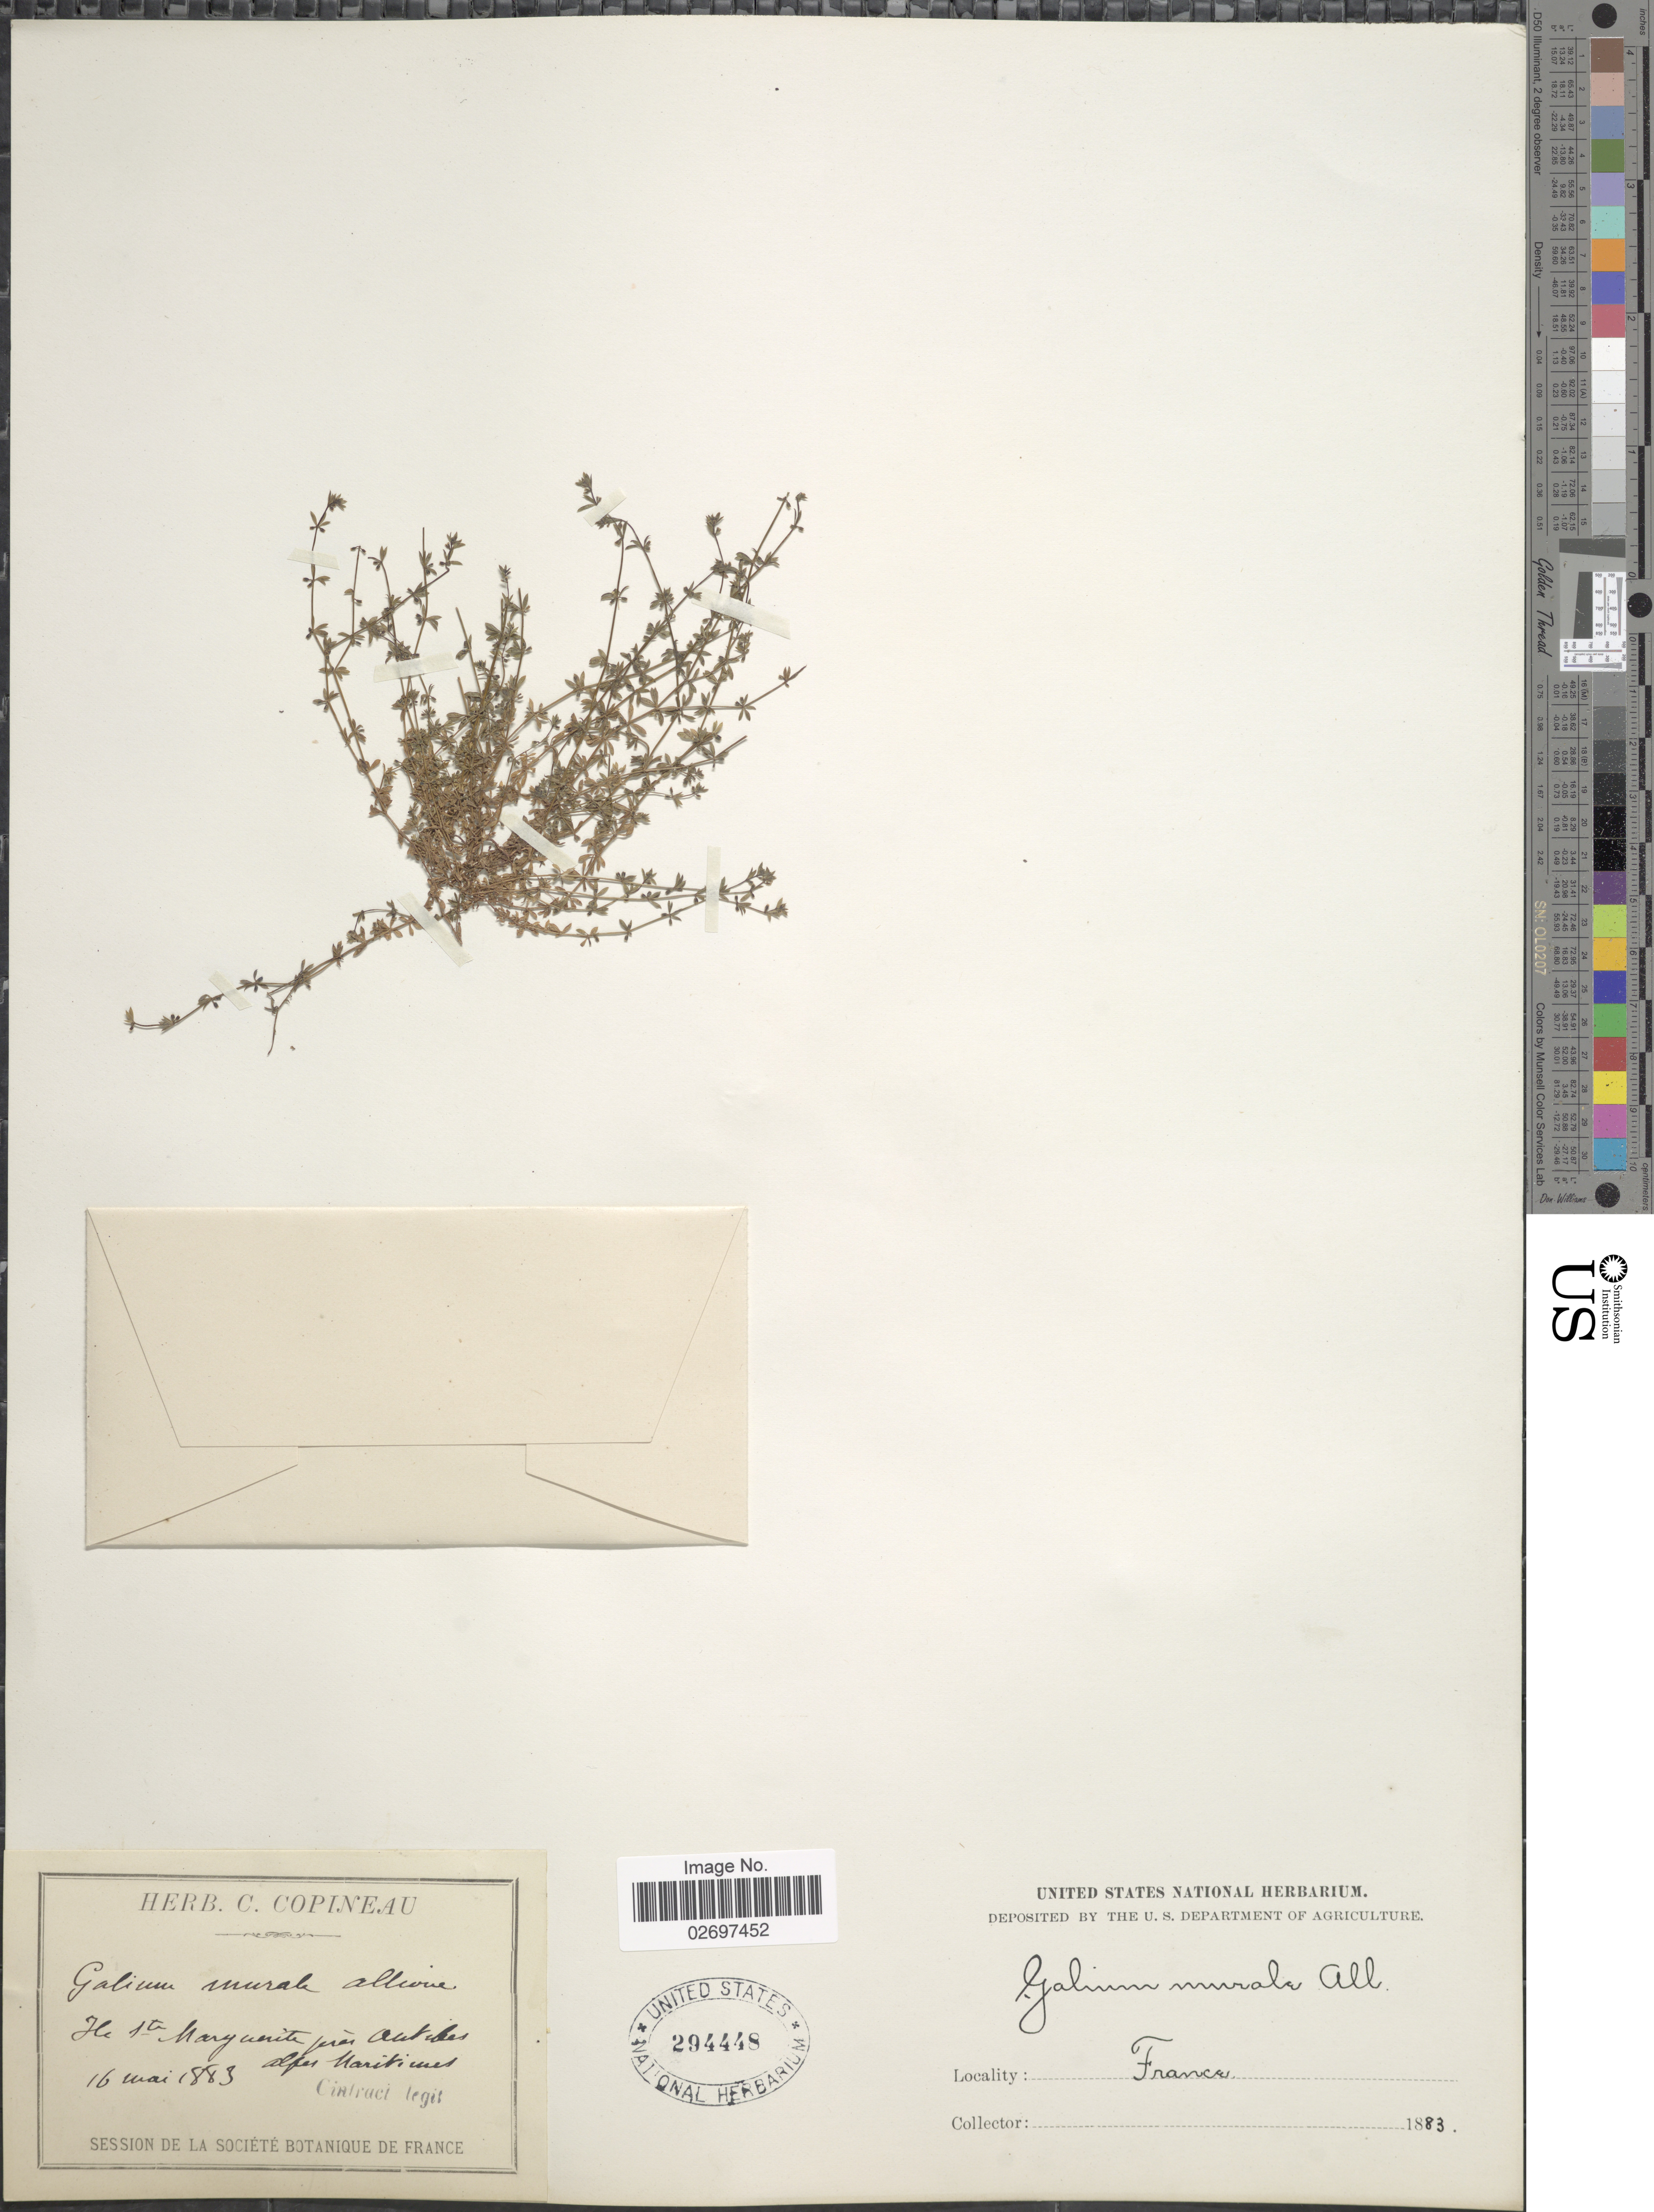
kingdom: Plantae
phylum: Tracheophyta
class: Magnoliopsida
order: Gentianales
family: Rubiaceae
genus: Galium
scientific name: Galium murale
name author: (L.) All.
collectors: Cintract, --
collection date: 1883-05-16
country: France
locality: Ile Sta Margarita pres aut bei alpes Maritines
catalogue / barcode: US 294448